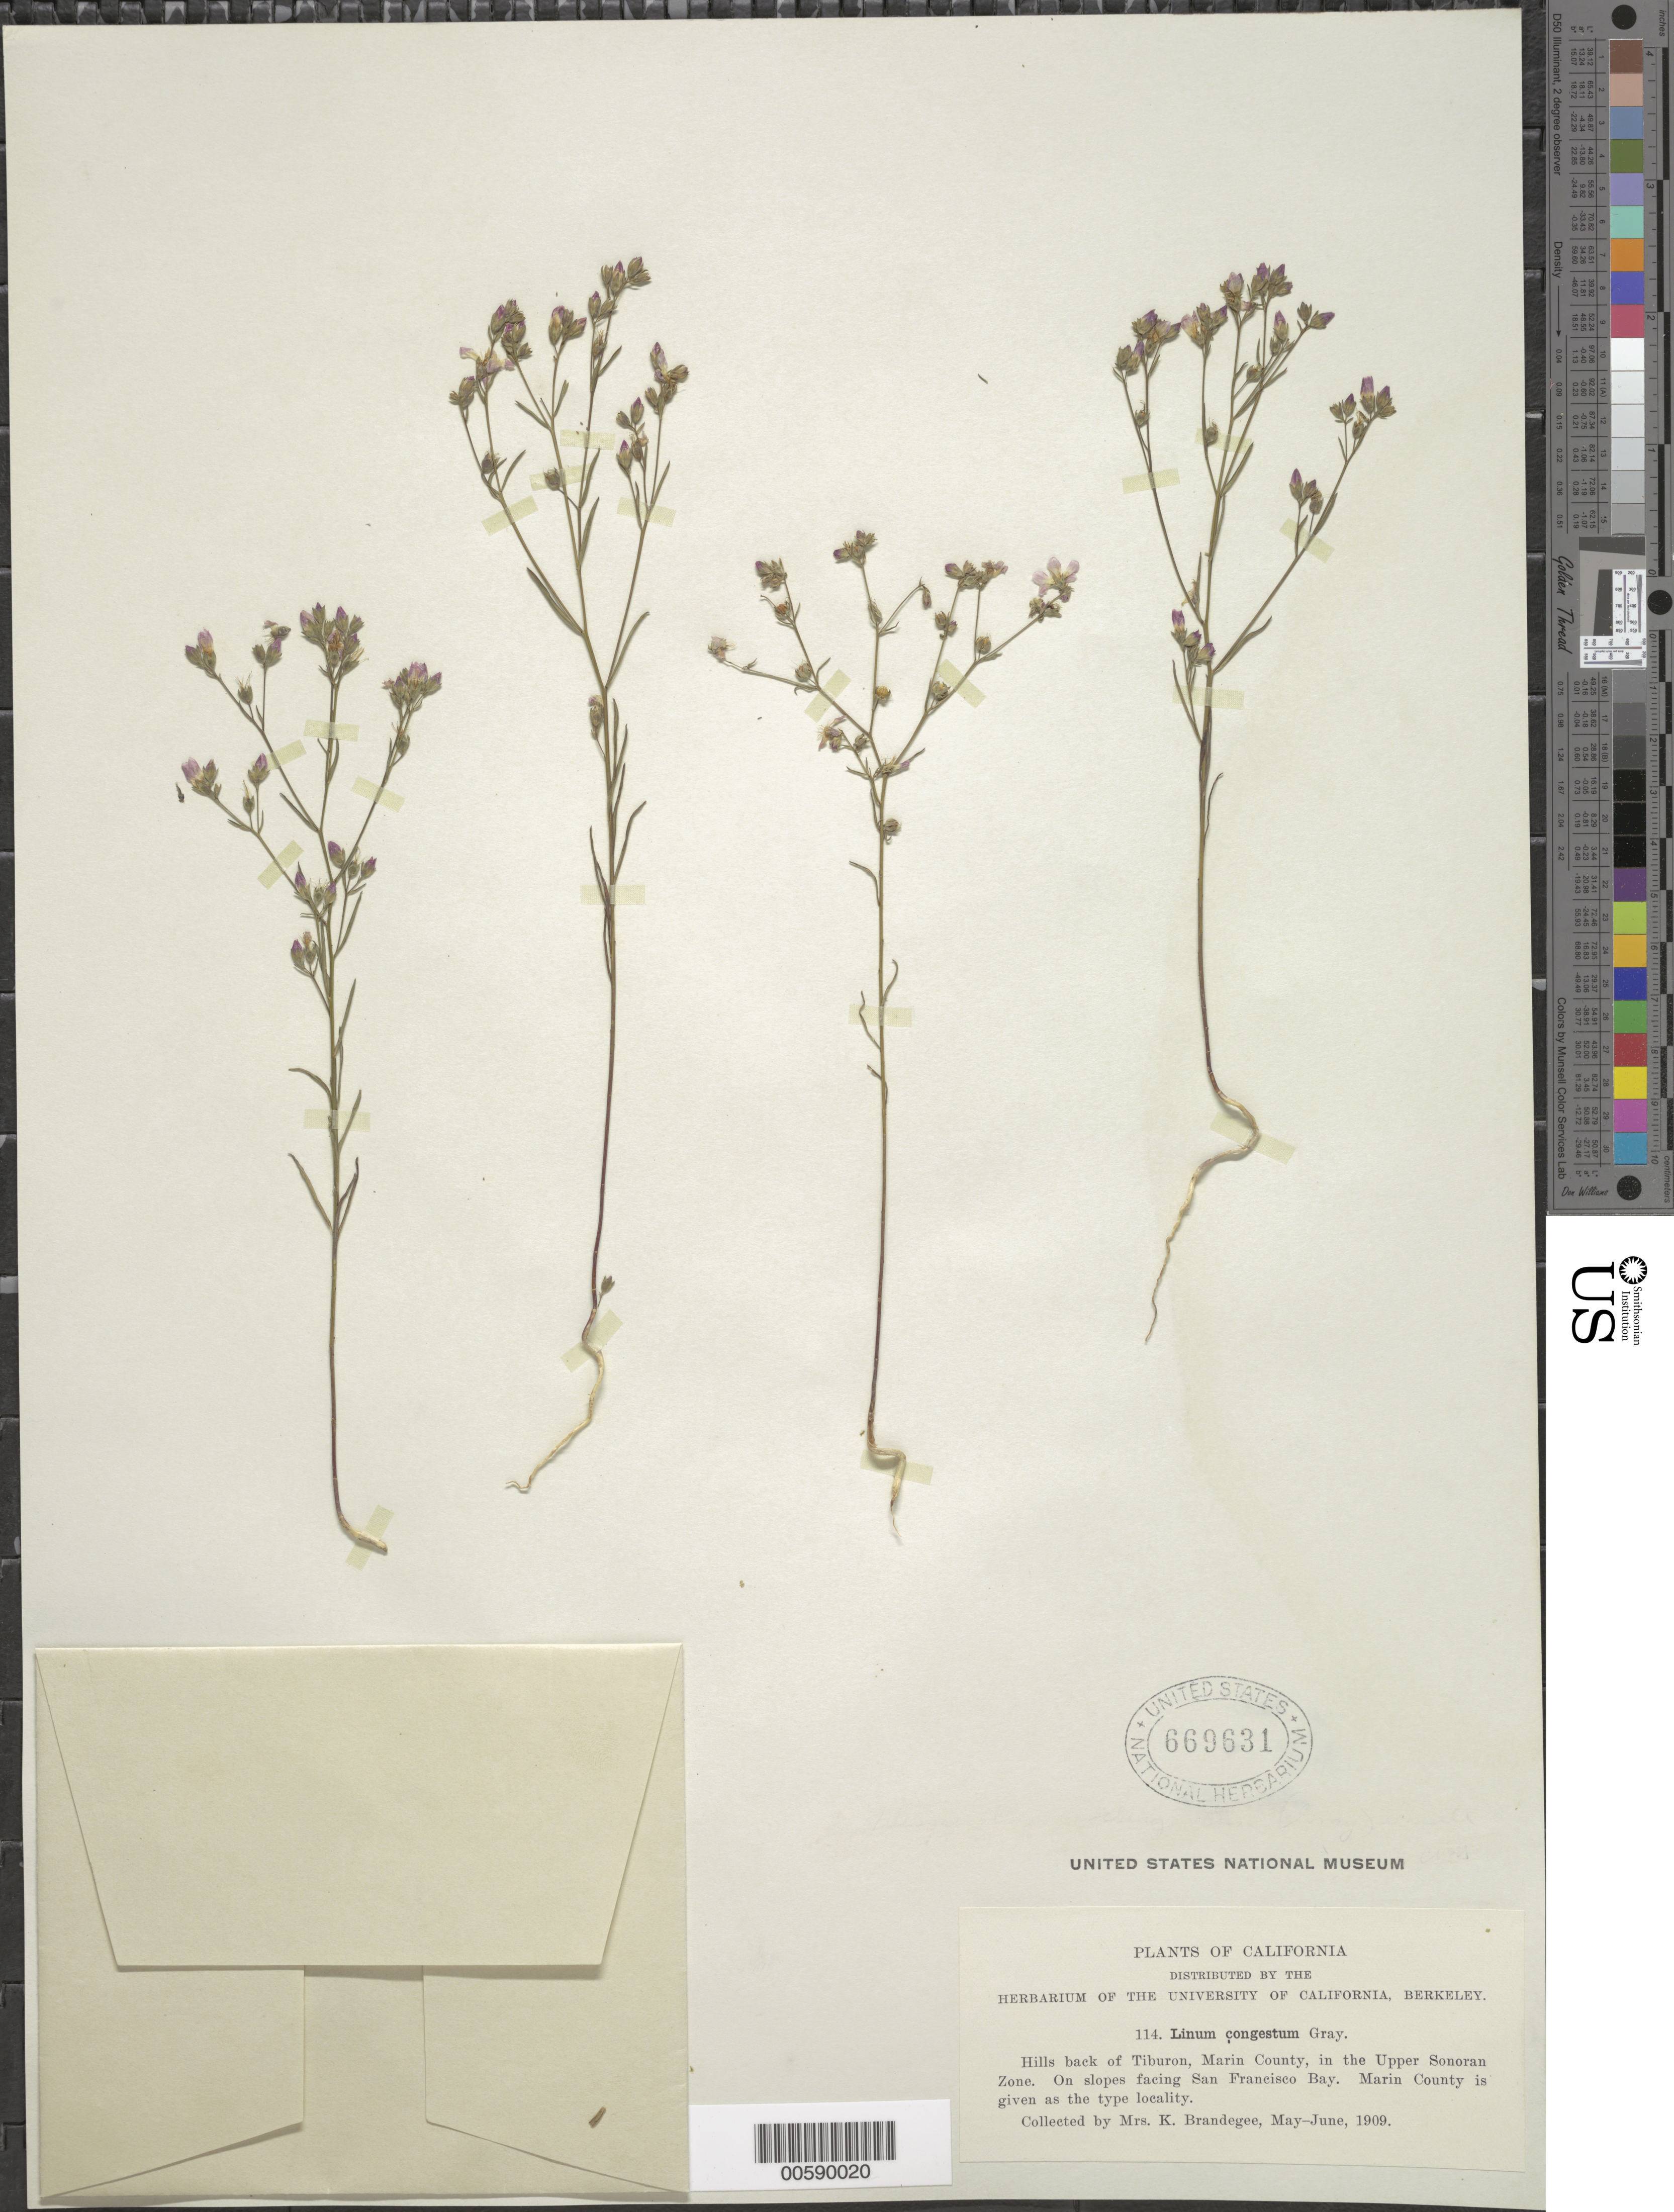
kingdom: Plantae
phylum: Tracheophyta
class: Magnoliopsida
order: Malpighiales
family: Linaceae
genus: Linum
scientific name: Linum congestum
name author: A. Gray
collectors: M. K. Brandegee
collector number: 114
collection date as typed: May 1909 to -- Jun 1909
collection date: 1909-05/1909-06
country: United States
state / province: California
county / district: Marin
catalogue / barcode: US 669631